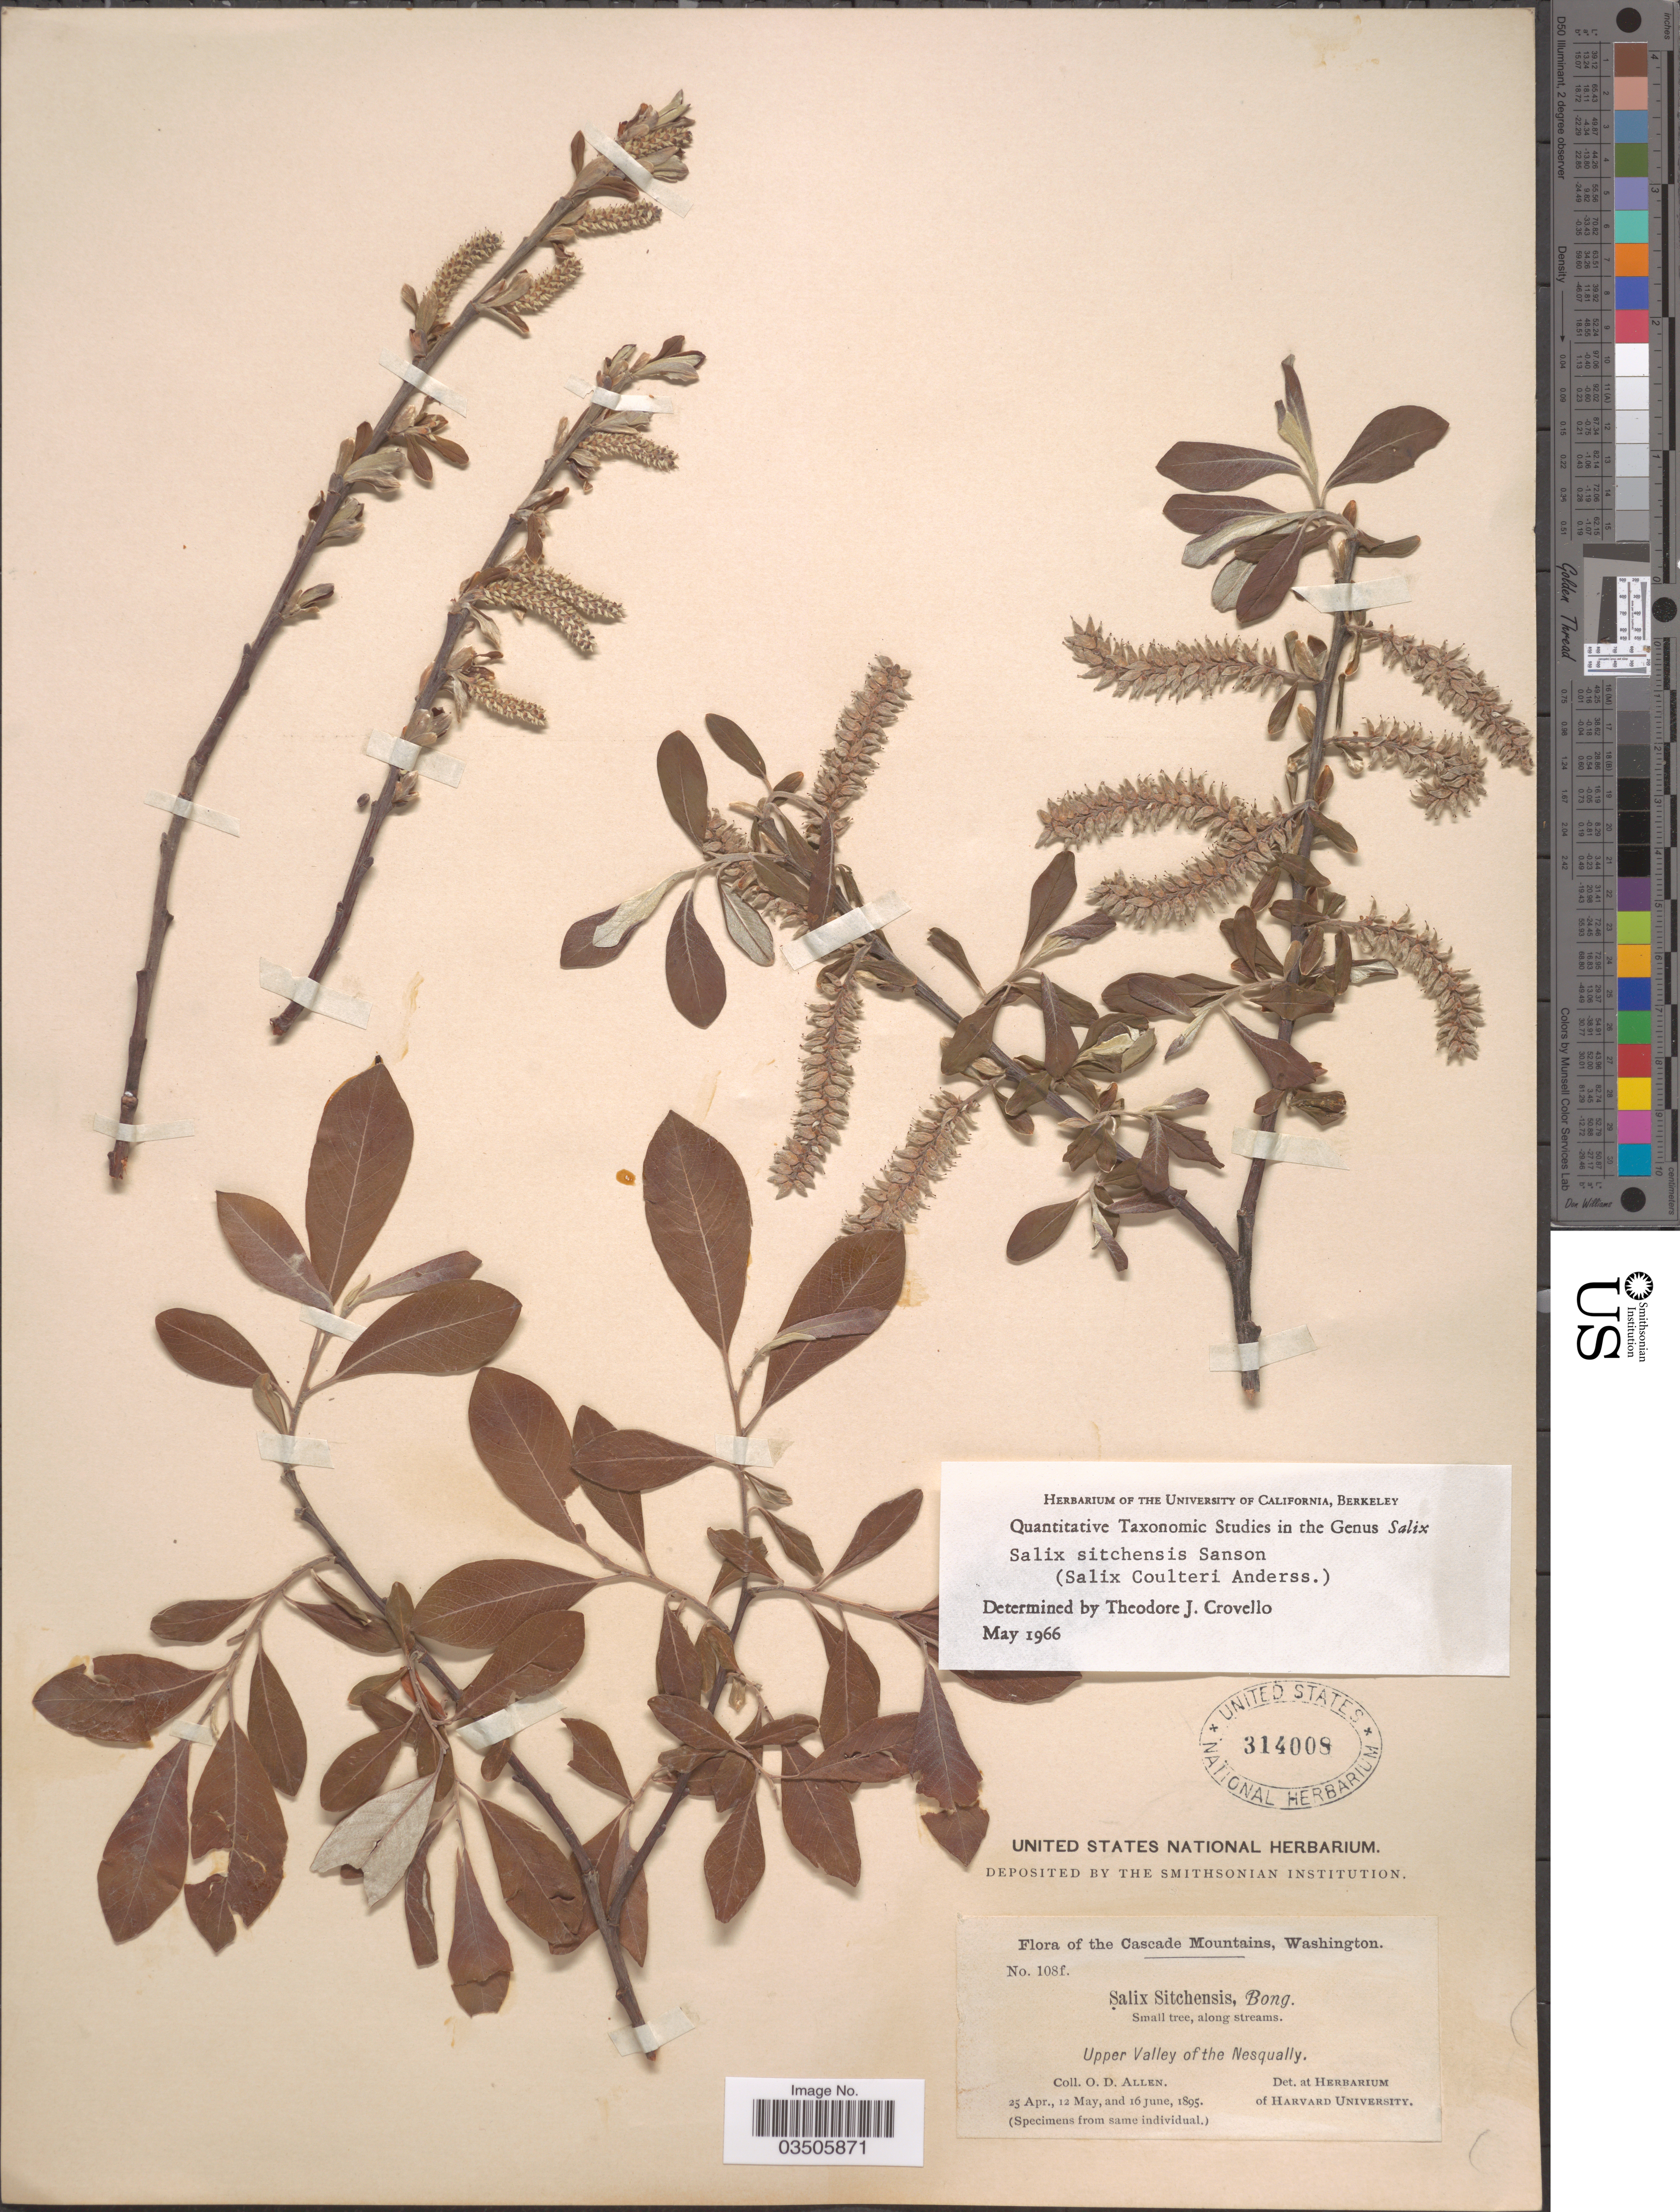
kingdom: Plantae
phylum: Tracheophyta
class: Magnoliopsida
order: Malpighiales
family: Salicaceae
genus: Salix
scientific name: Salix sitchensis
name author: Sanson ex Bong.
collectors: O. D. Allen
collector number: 108f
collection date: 1895-04-25/1895-06-16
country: United States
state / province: Washington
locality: The Cascade Mountains. Upper Valley of the Nesqually.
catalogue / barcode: US 314008